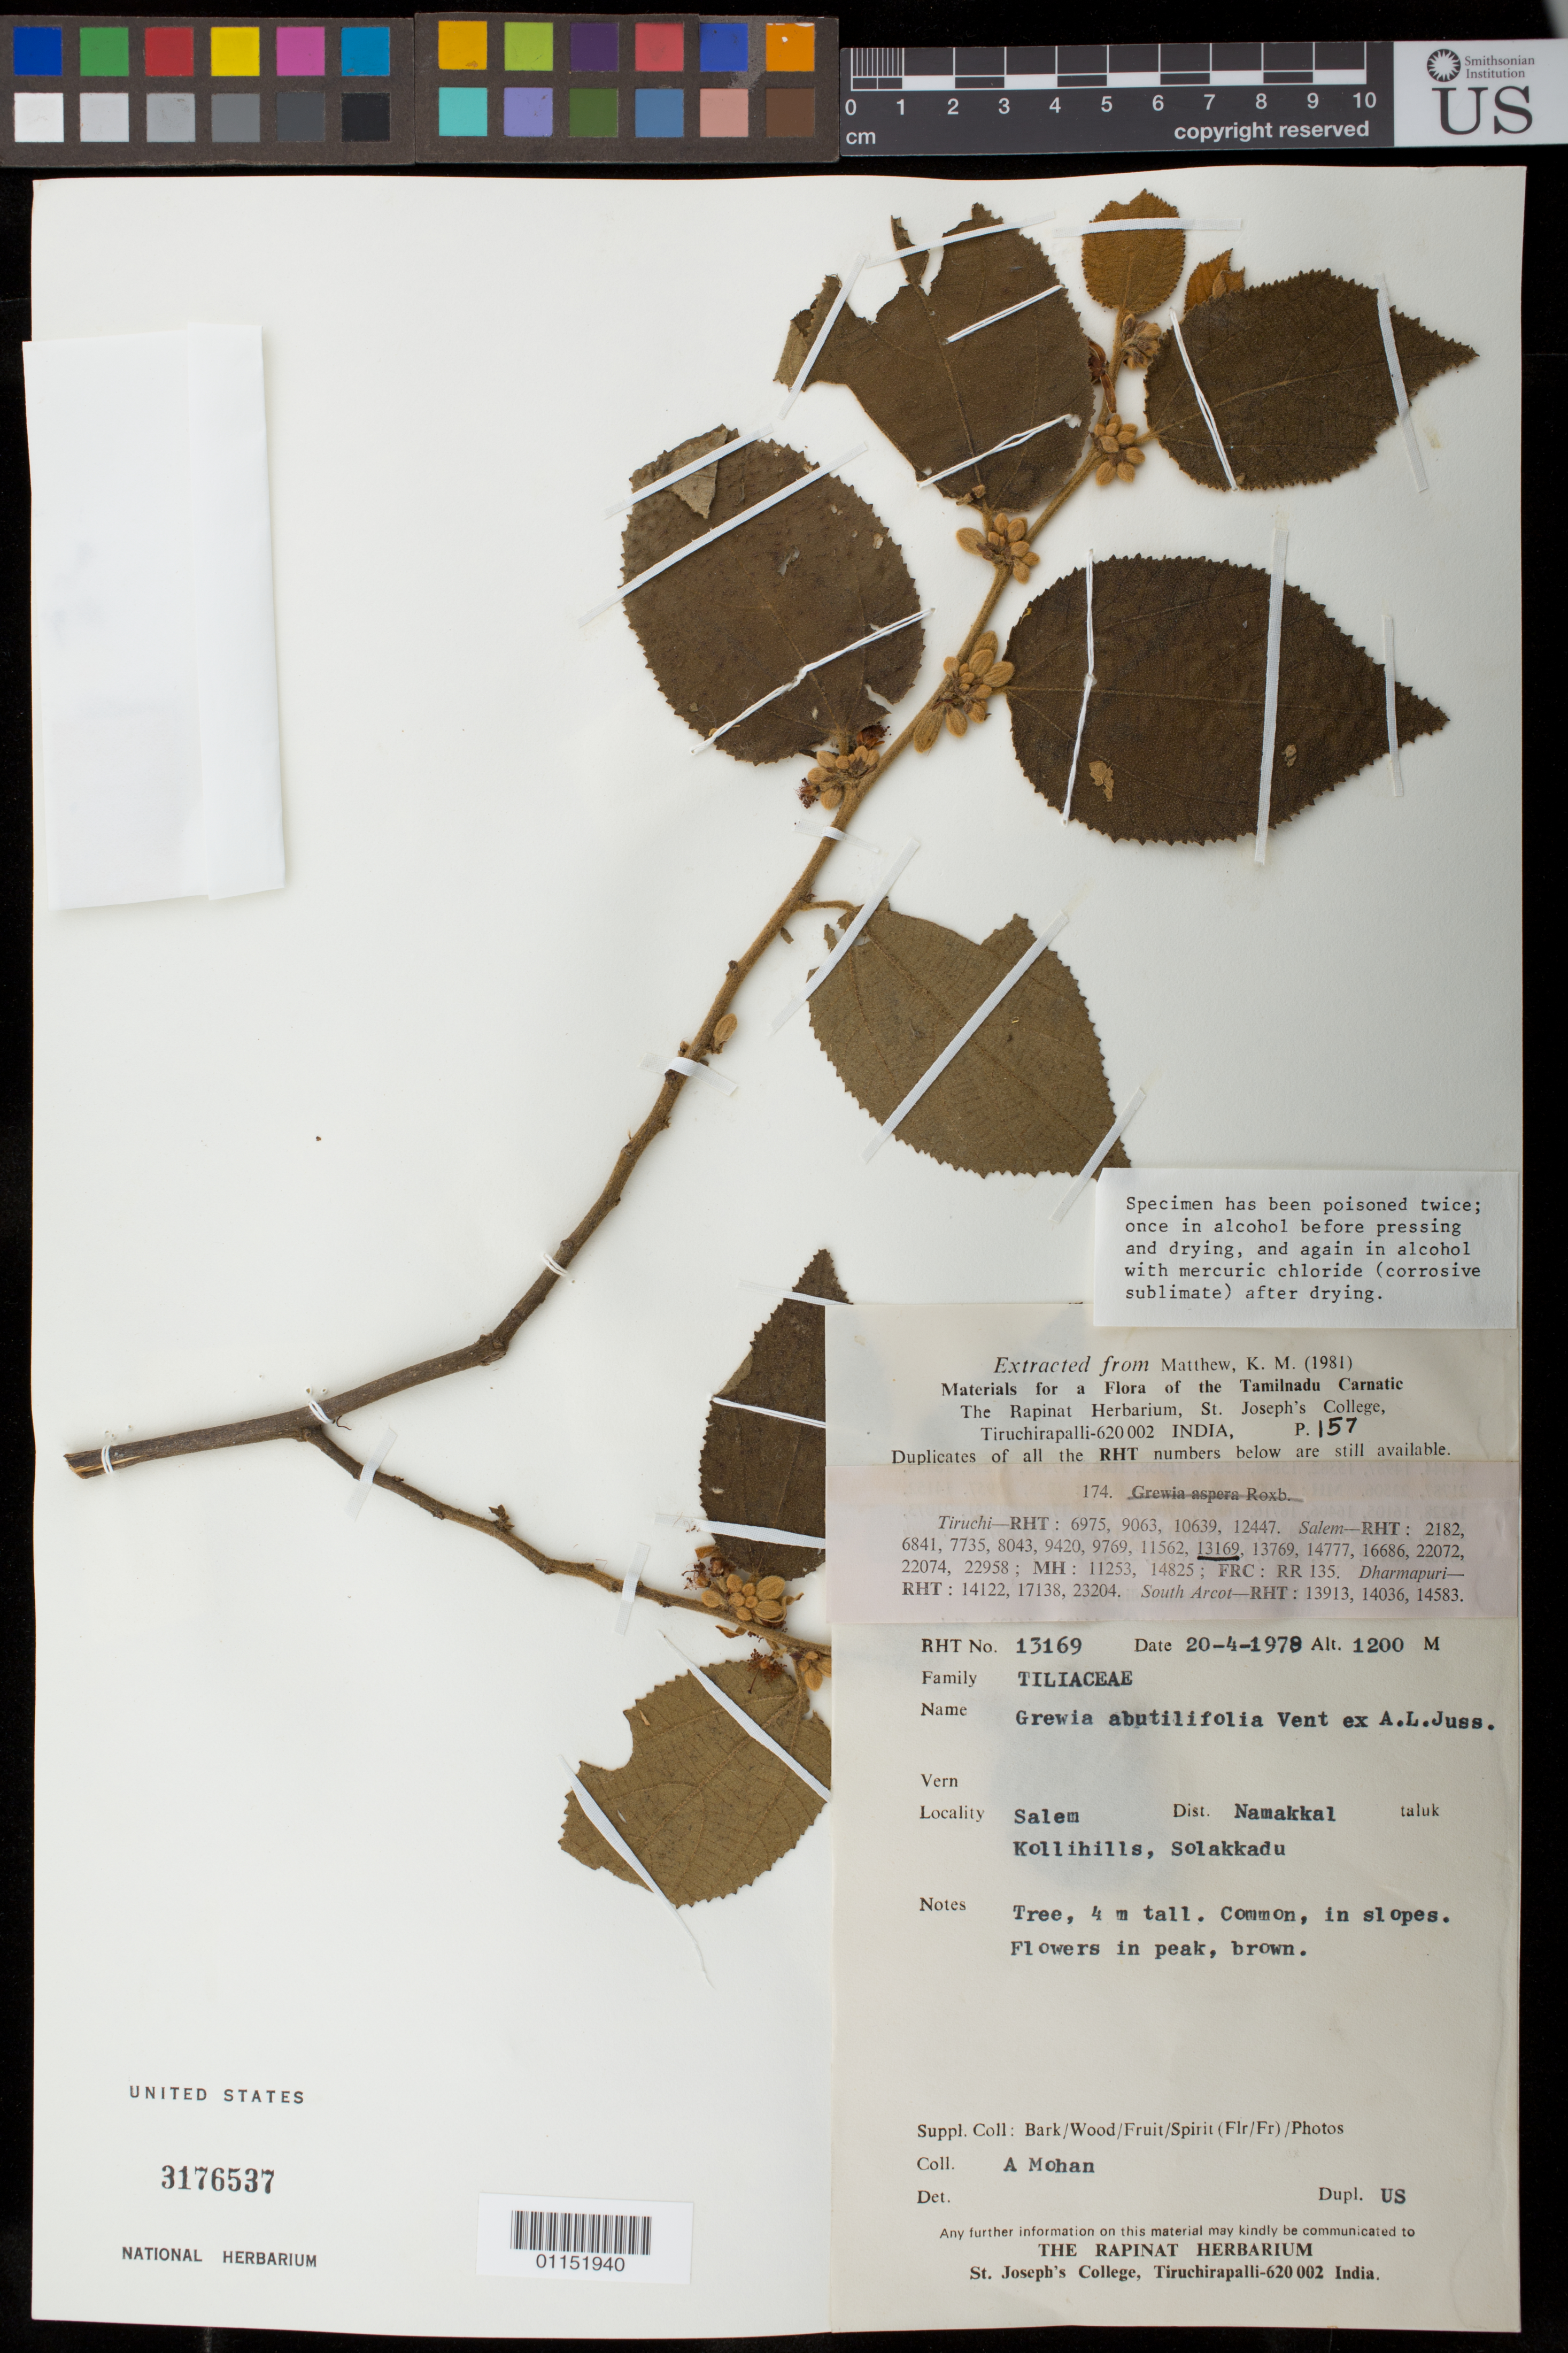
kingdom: Plantae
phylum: Tracheophyta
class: Magnoliopsida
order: Malvales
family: Malvaceae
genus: Grewia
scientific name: Grewia abutilifolia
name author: Vent. ex Juss.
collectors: A. Mohan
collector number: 13169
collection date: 1978-04-20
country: India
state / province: Tamil Nadu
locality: Kollihills, Solakkadu. Namakkal.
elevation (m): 1200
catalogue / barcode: US 3176537